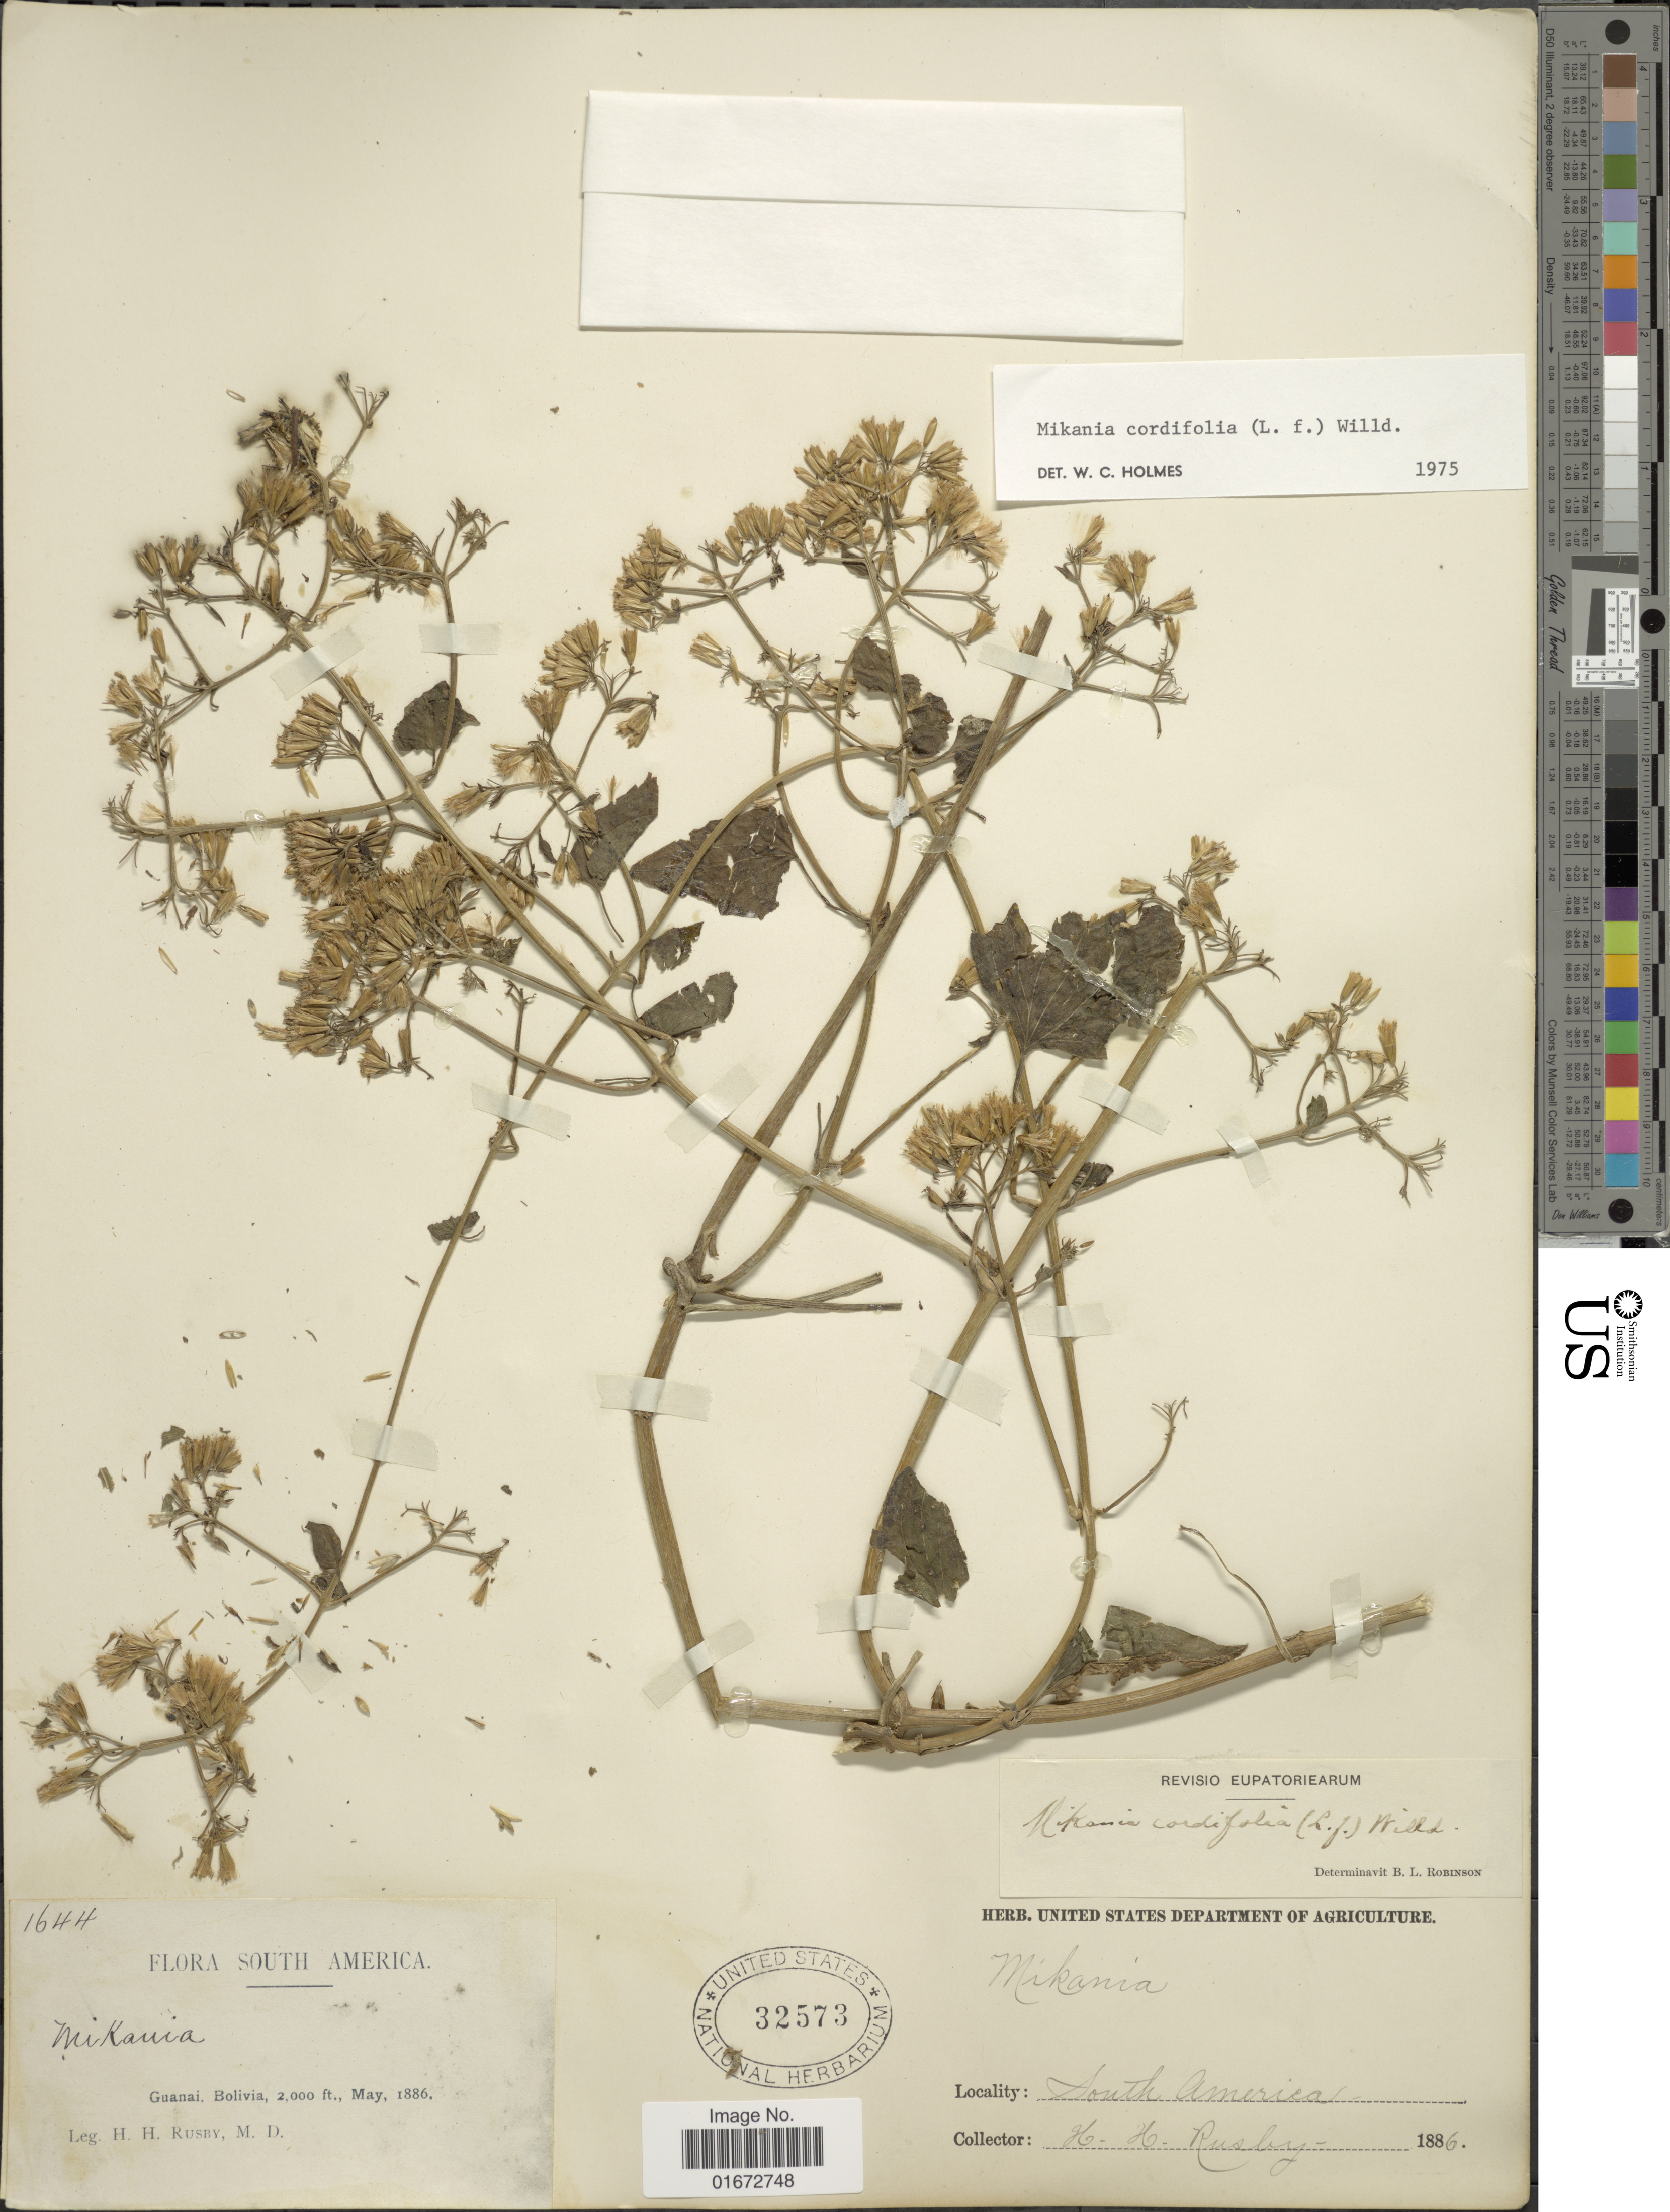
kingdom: Plantae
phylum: Tracheophyta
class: Magnoliopsida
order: Asterales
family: Asteraceae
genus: Mikania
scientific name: Mikania cordifolia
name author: Kunth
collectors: H. H. Rusby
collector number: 1644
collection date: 1886-05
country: Bolivia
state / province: La Páz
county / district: Larecaja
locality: Guanay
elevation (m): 610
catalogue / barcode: US 32573